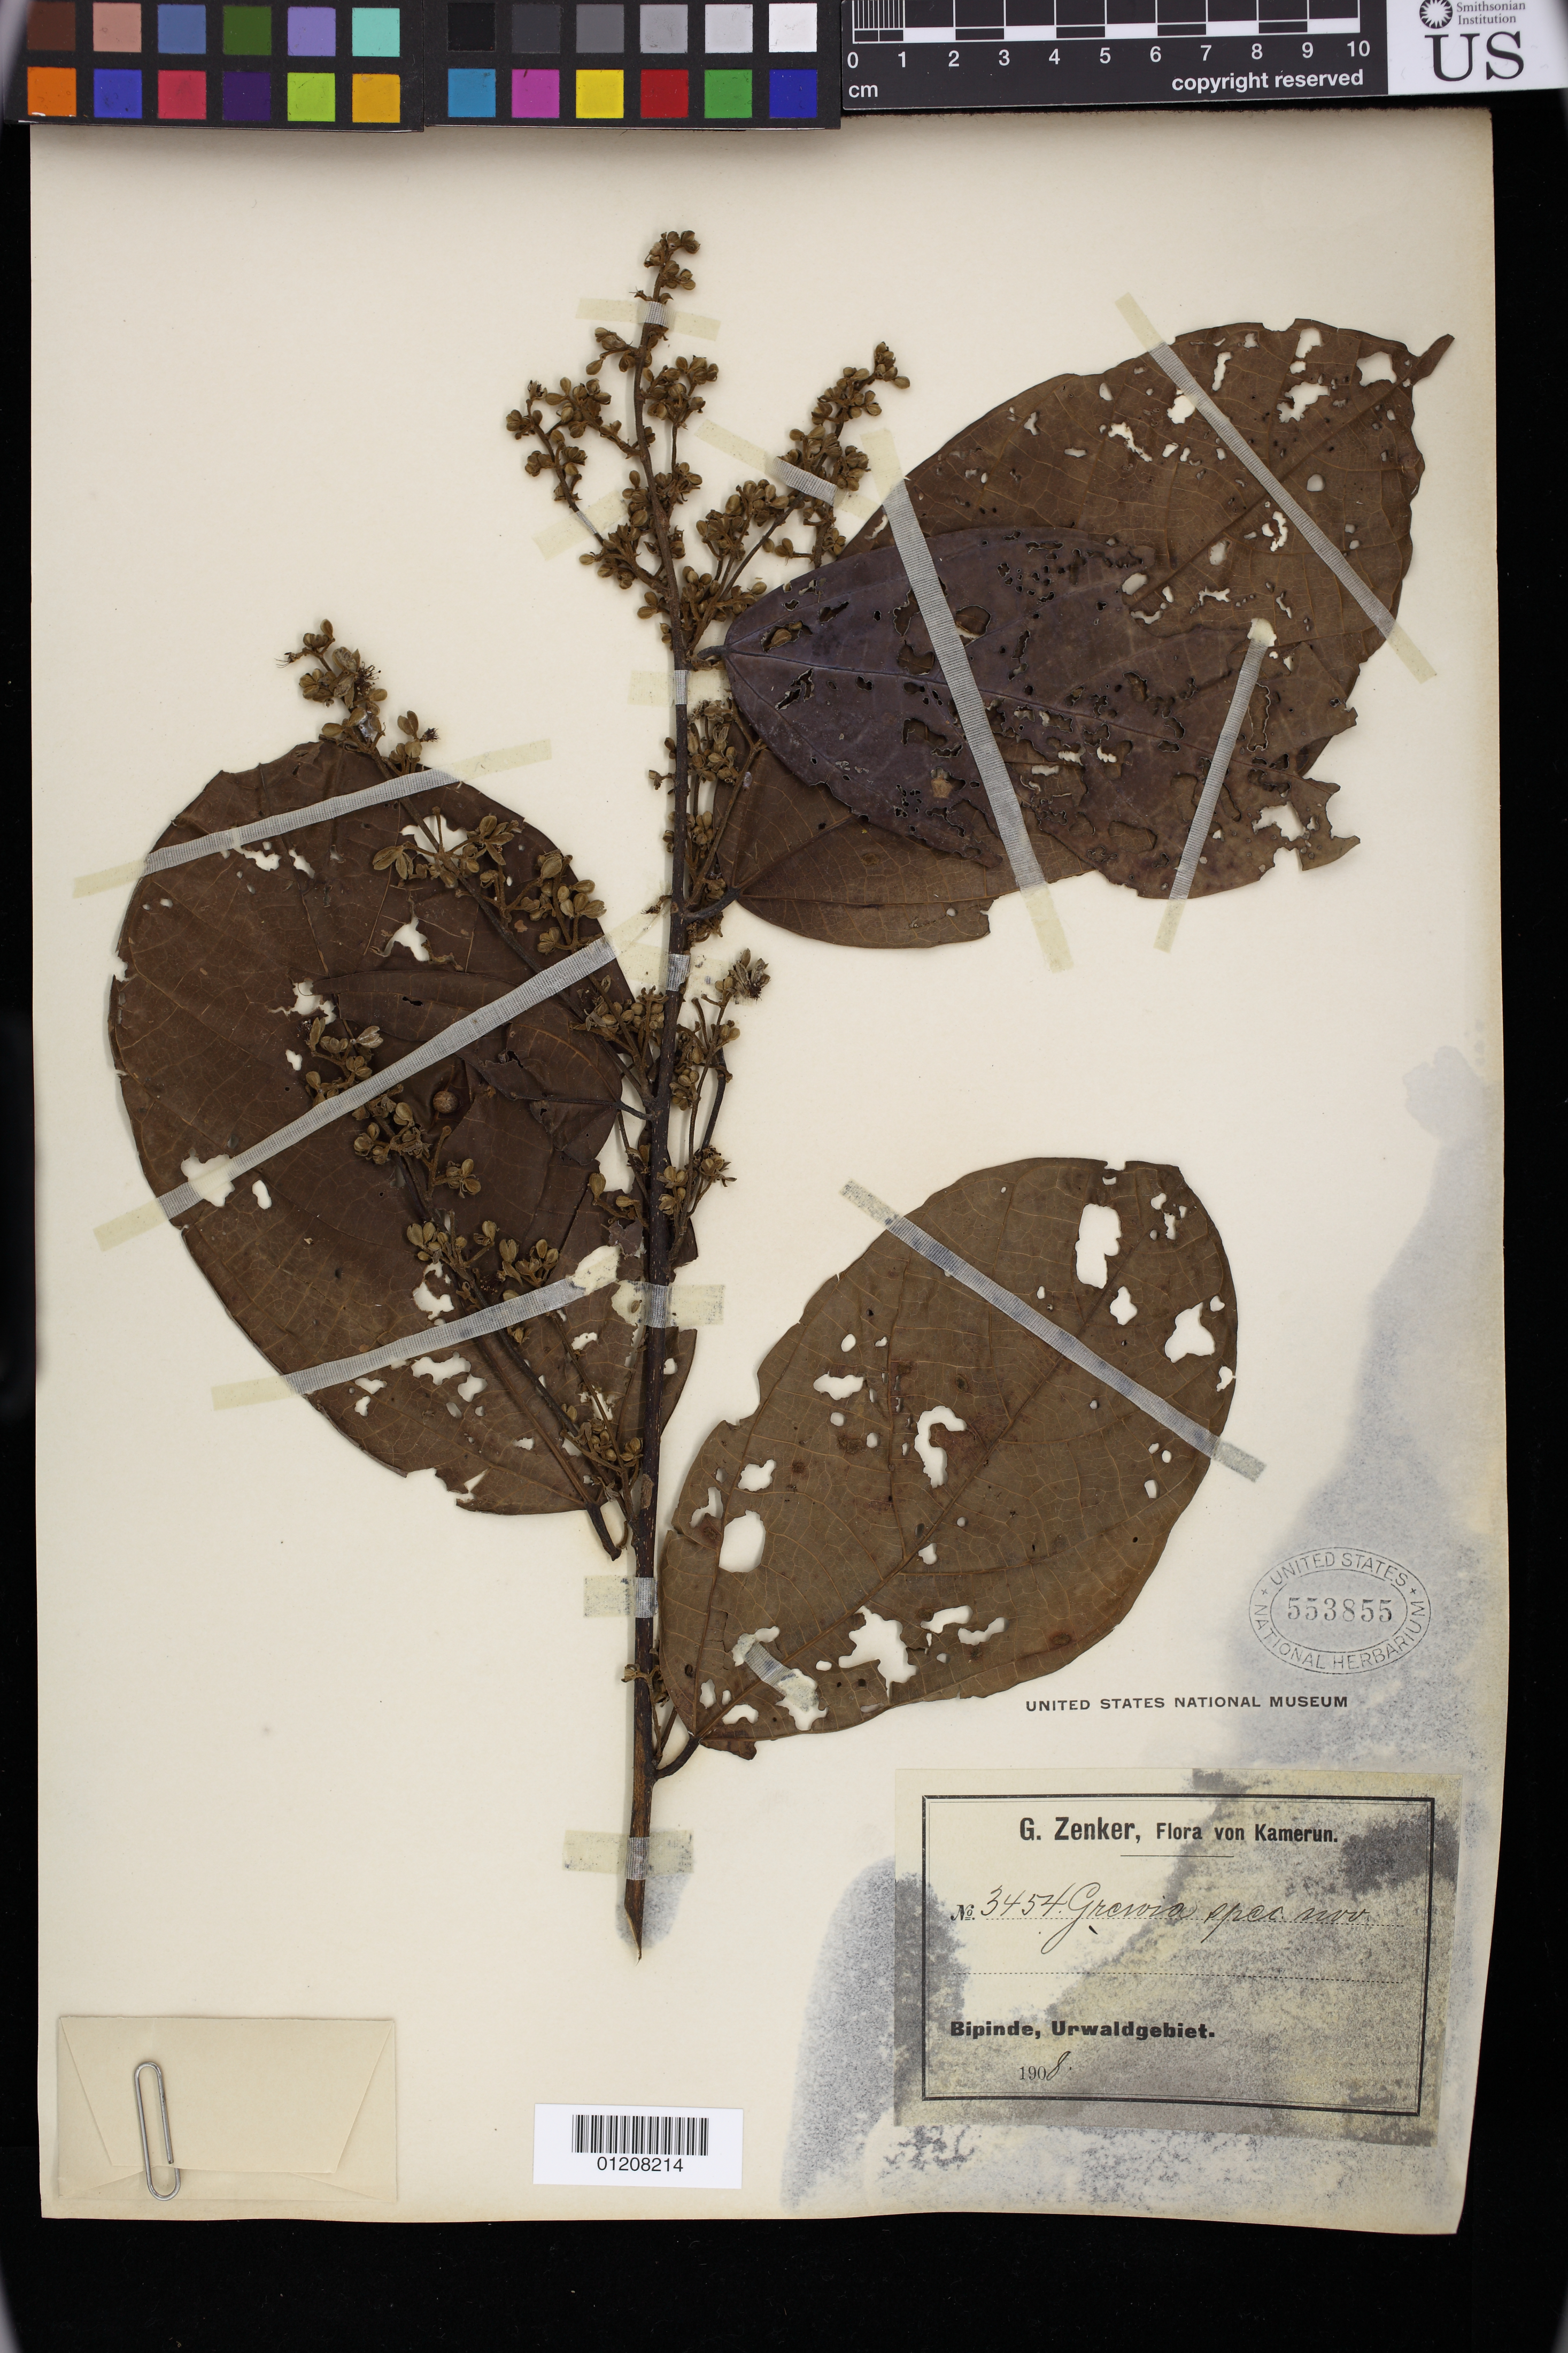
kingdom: Plantae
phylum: Tracheophyta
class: Magnoliopsida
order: Malvales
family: Malvaceae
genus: Microcos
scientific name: Microcos coriacea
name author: (Mast.) Burret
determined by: Dorr, L. J., (BOT), Smithsonian Institution - National Museum of Natural History (UNITED STATES)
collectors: G. A. Zenker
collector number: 3454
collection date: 1908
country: Cameroon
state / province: Sud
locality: Bipinde, virgin jungle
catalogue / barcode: US 553855